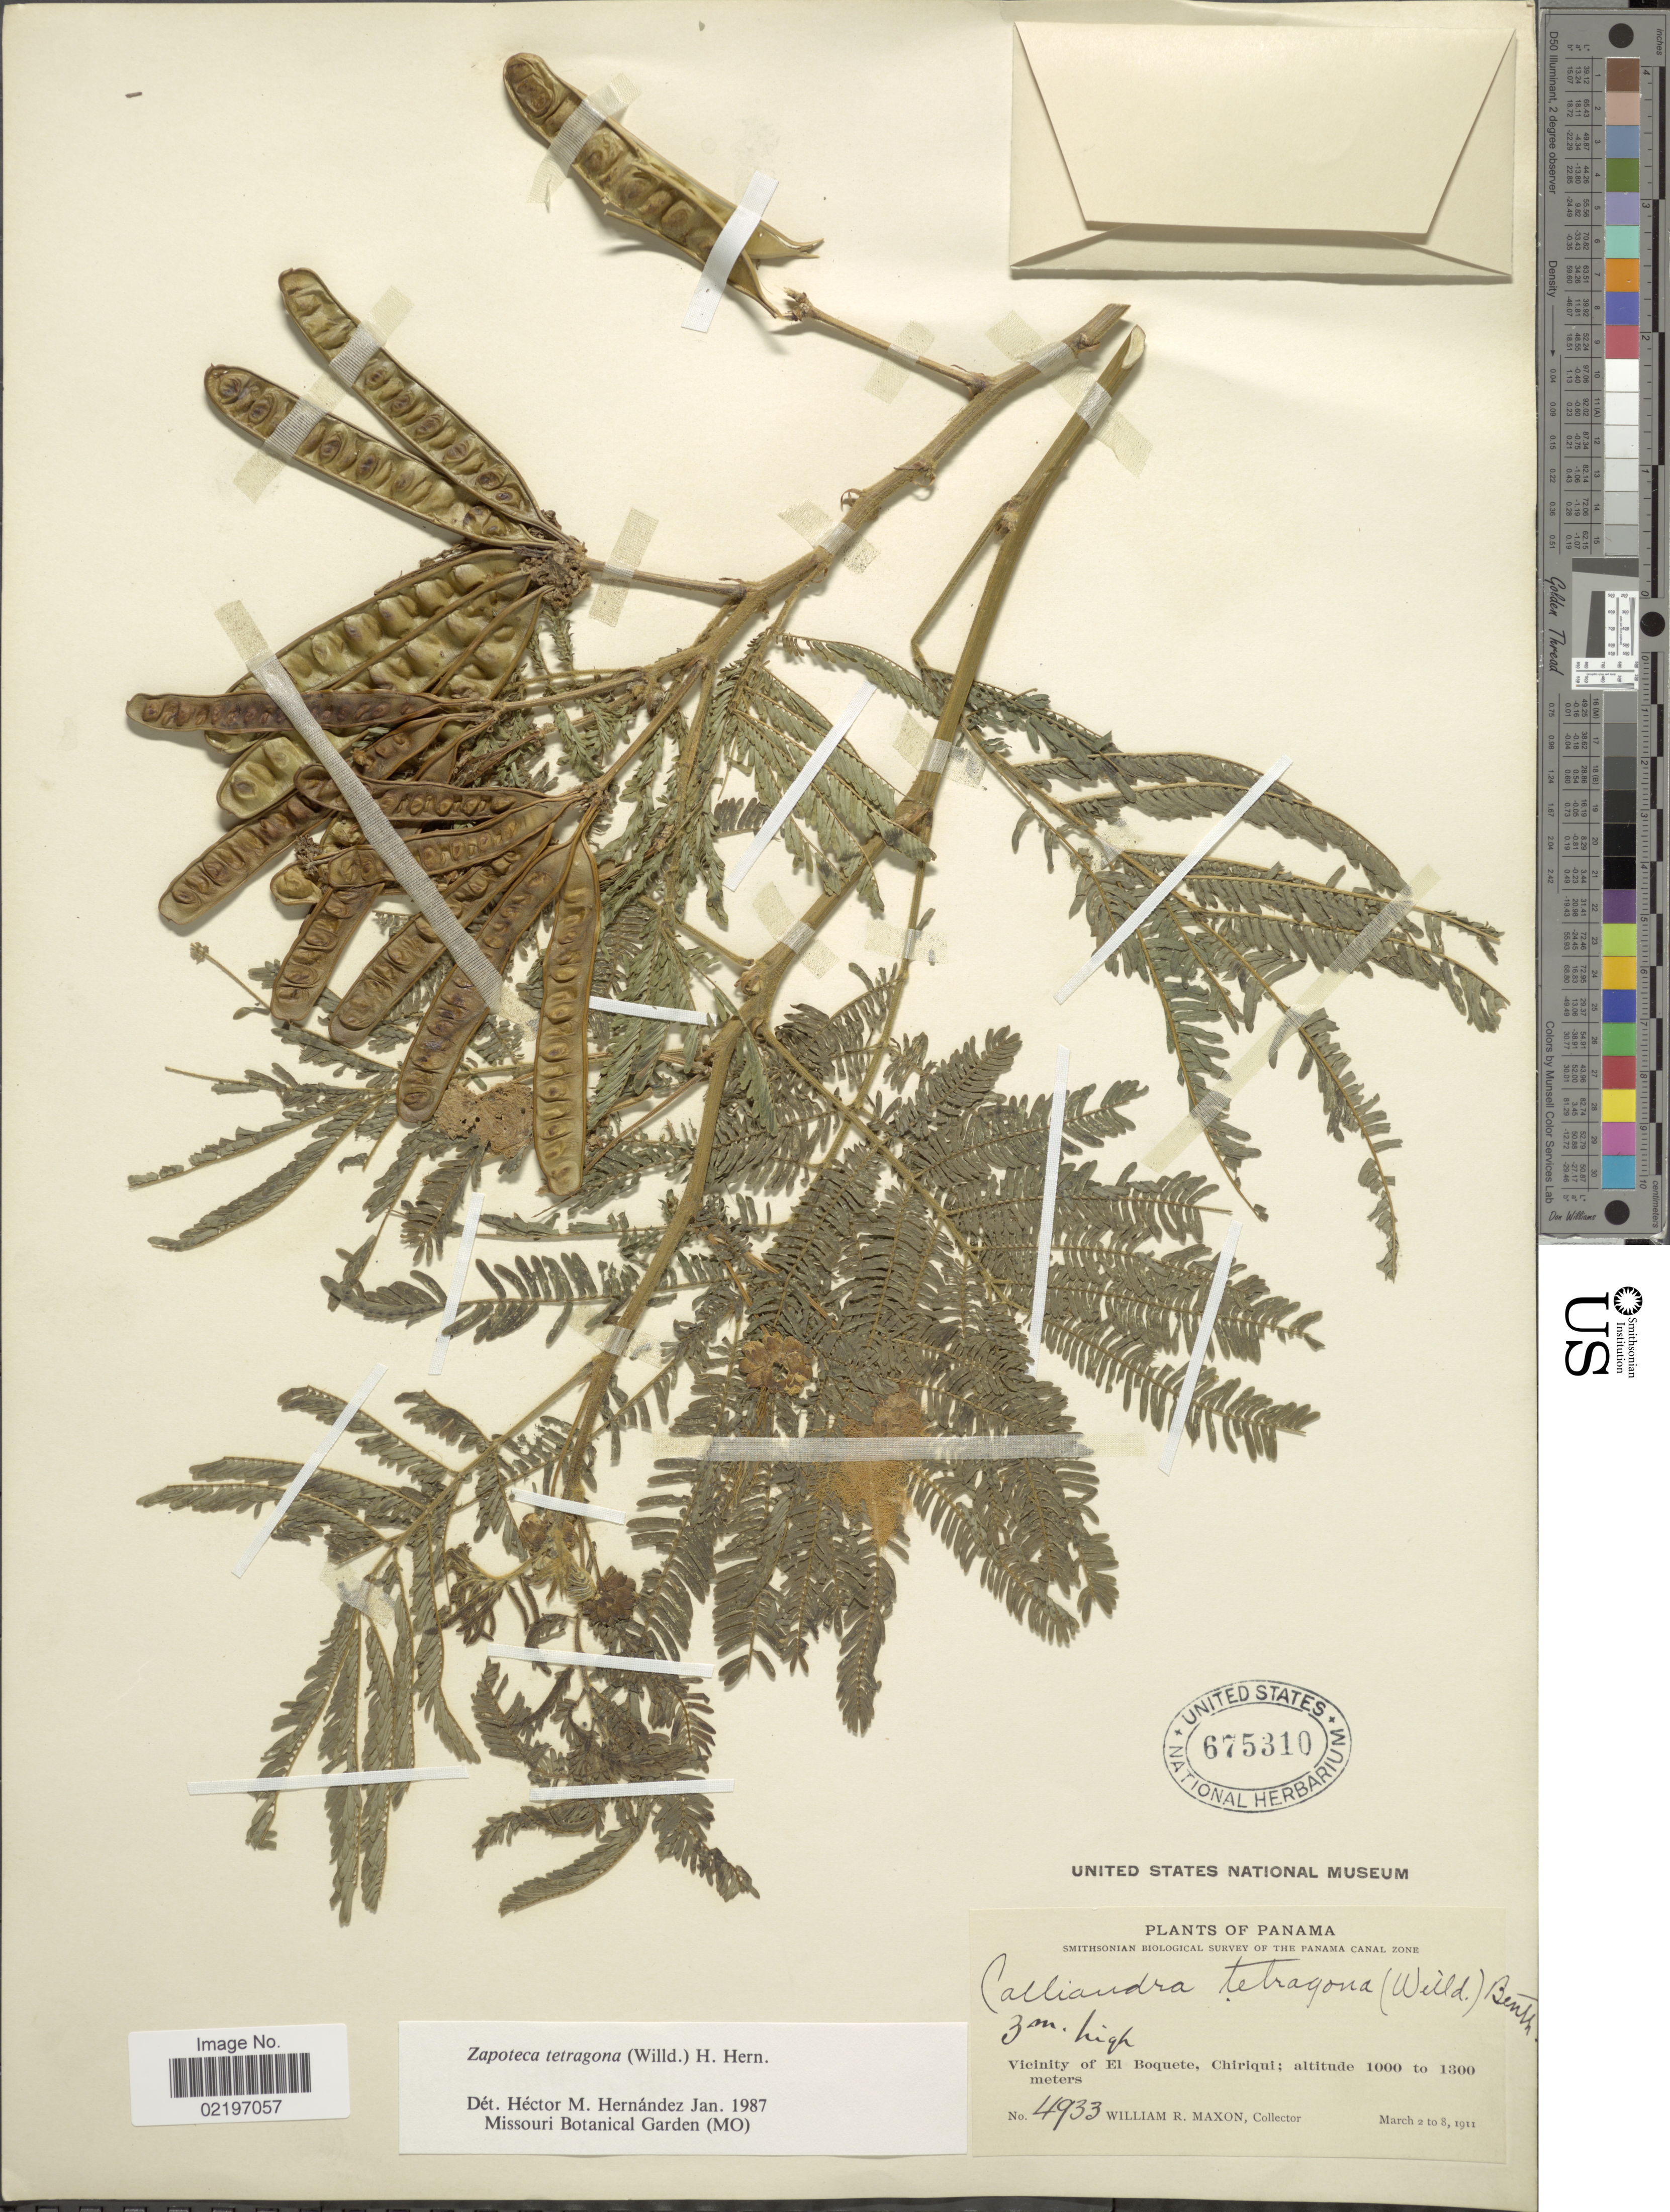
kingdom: Plantae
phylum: Tracheophyta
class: Magnoliopsida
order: Fabales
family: Fabaceae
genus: Zapoteca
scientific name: Zapoteca tetragona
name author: (Willd.) H.M. Hern.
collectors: W. R. Maxon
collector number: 4933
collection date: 1911-03-02/1911-03-09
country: Panama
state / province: Chiriqui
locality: Vicinity of El Boquete, Panama Canal Zone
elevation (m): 1000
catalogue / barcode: US 675310